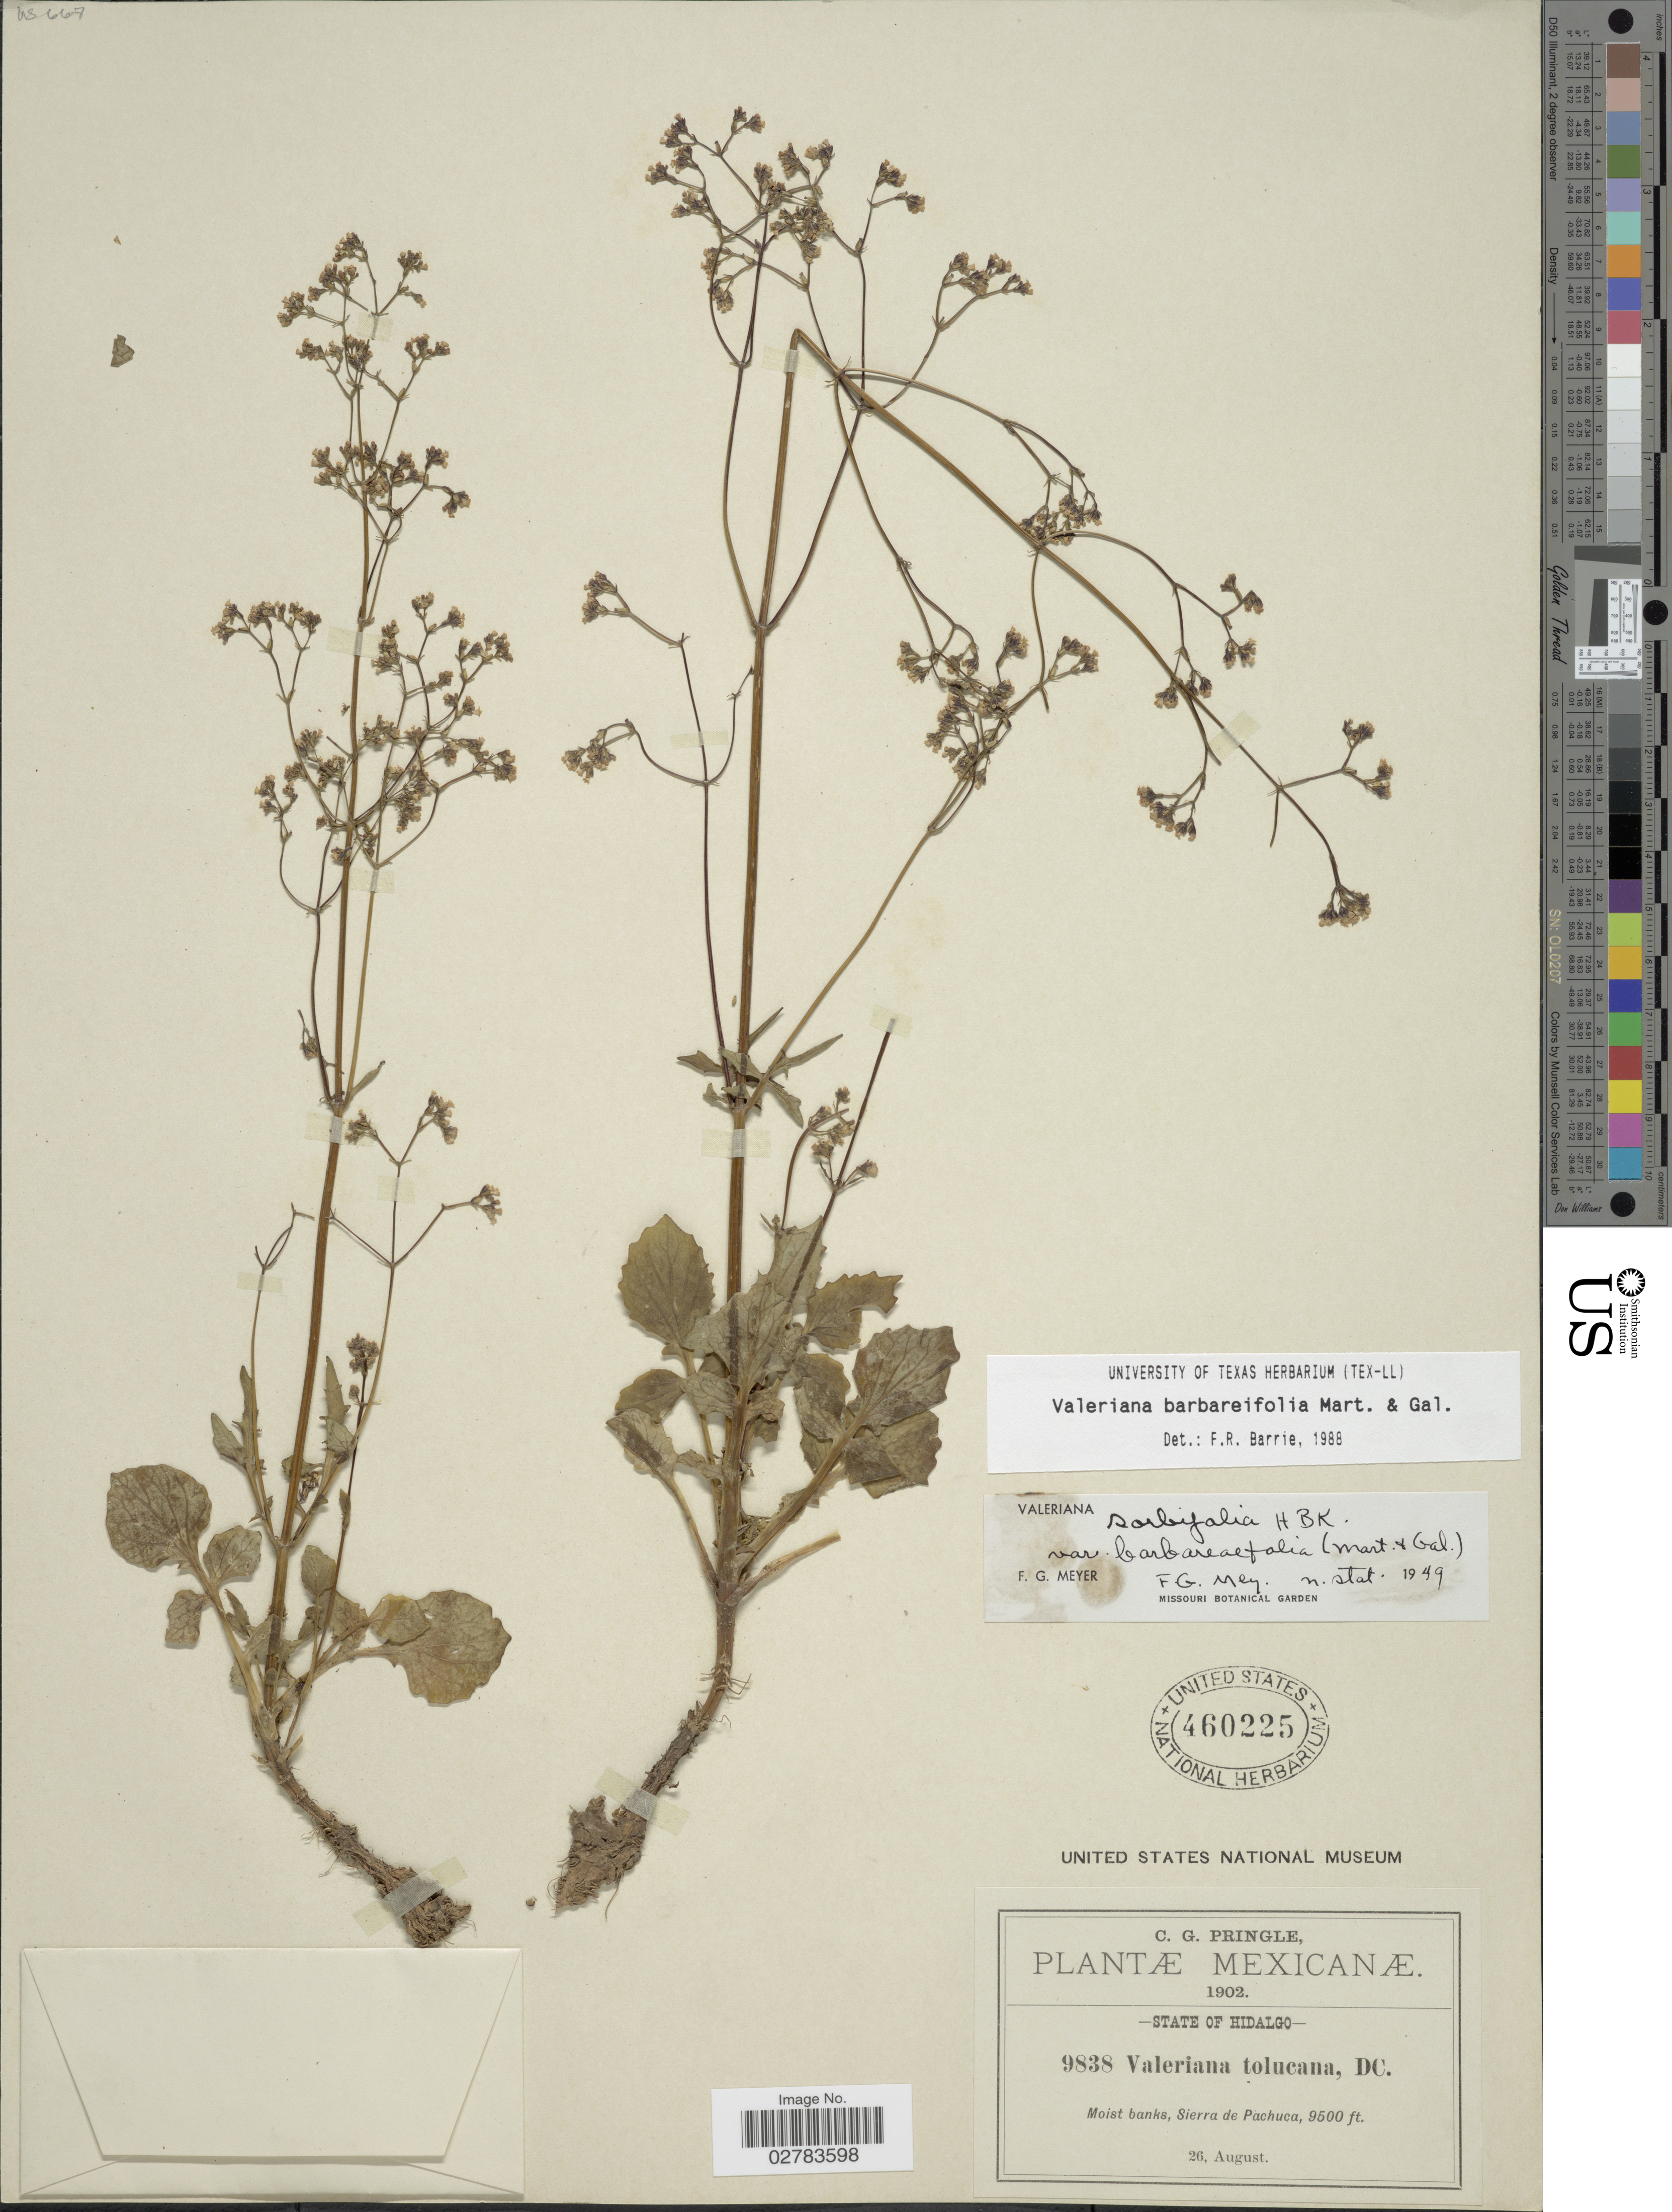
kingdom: Plantae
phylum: Tracheophyta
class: Magnoliopsida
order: Dipsacales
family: Caprifoliaceae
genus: Valeriana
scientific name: Valeriana barbareifolia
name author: M. Martens & Galeotti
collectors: C. G. Pringle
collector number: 9838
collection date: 1902-08-26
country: Mexico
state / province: Hidalgo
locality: Moist banks, Sierra de Pachuca.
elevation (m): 2896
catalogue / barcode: US 460225